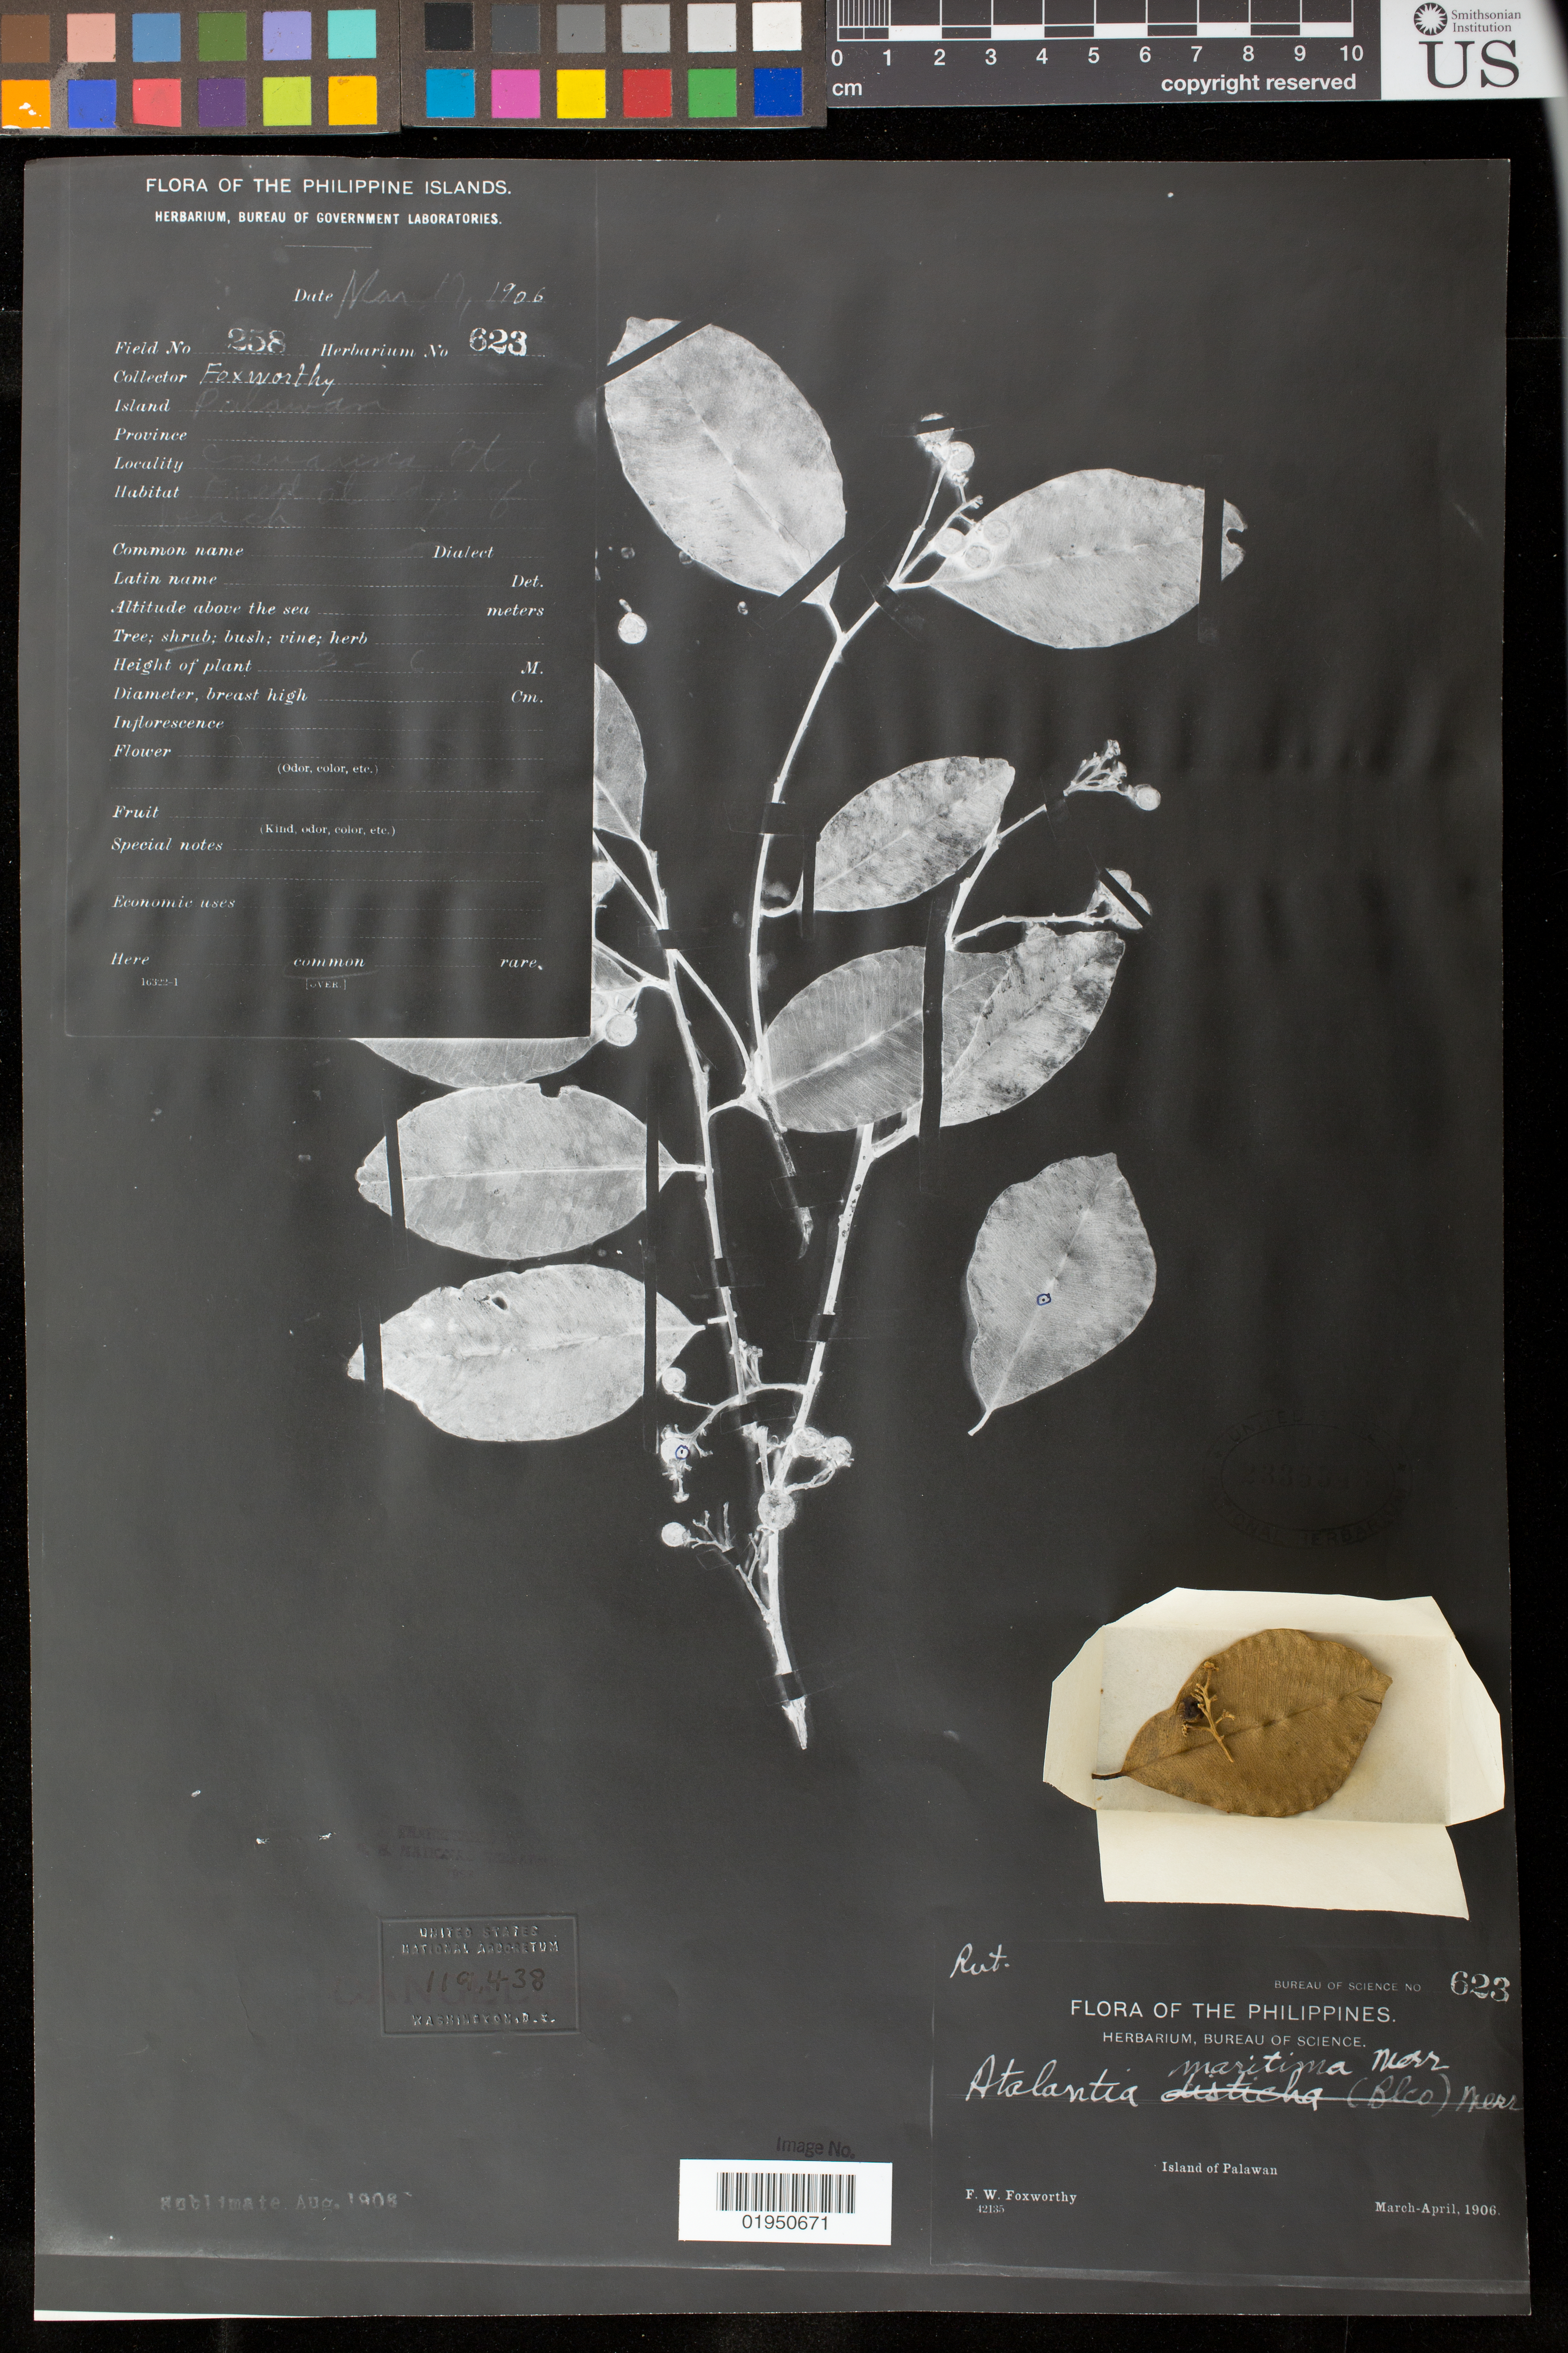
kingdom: Plantae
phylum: Tracheophyta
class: Magnoliopsida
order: Sapindales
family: Rutaceae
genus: Atalantia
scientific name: Atalantia maritima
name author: Merr.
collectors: F. W. Foxworthy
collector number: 258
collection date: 1906-03-17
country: Philippines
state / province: Mimaropa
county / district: Palawan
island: Palawan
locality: Island of Palawan, Casuarina Pt.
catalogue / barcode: US 2335548